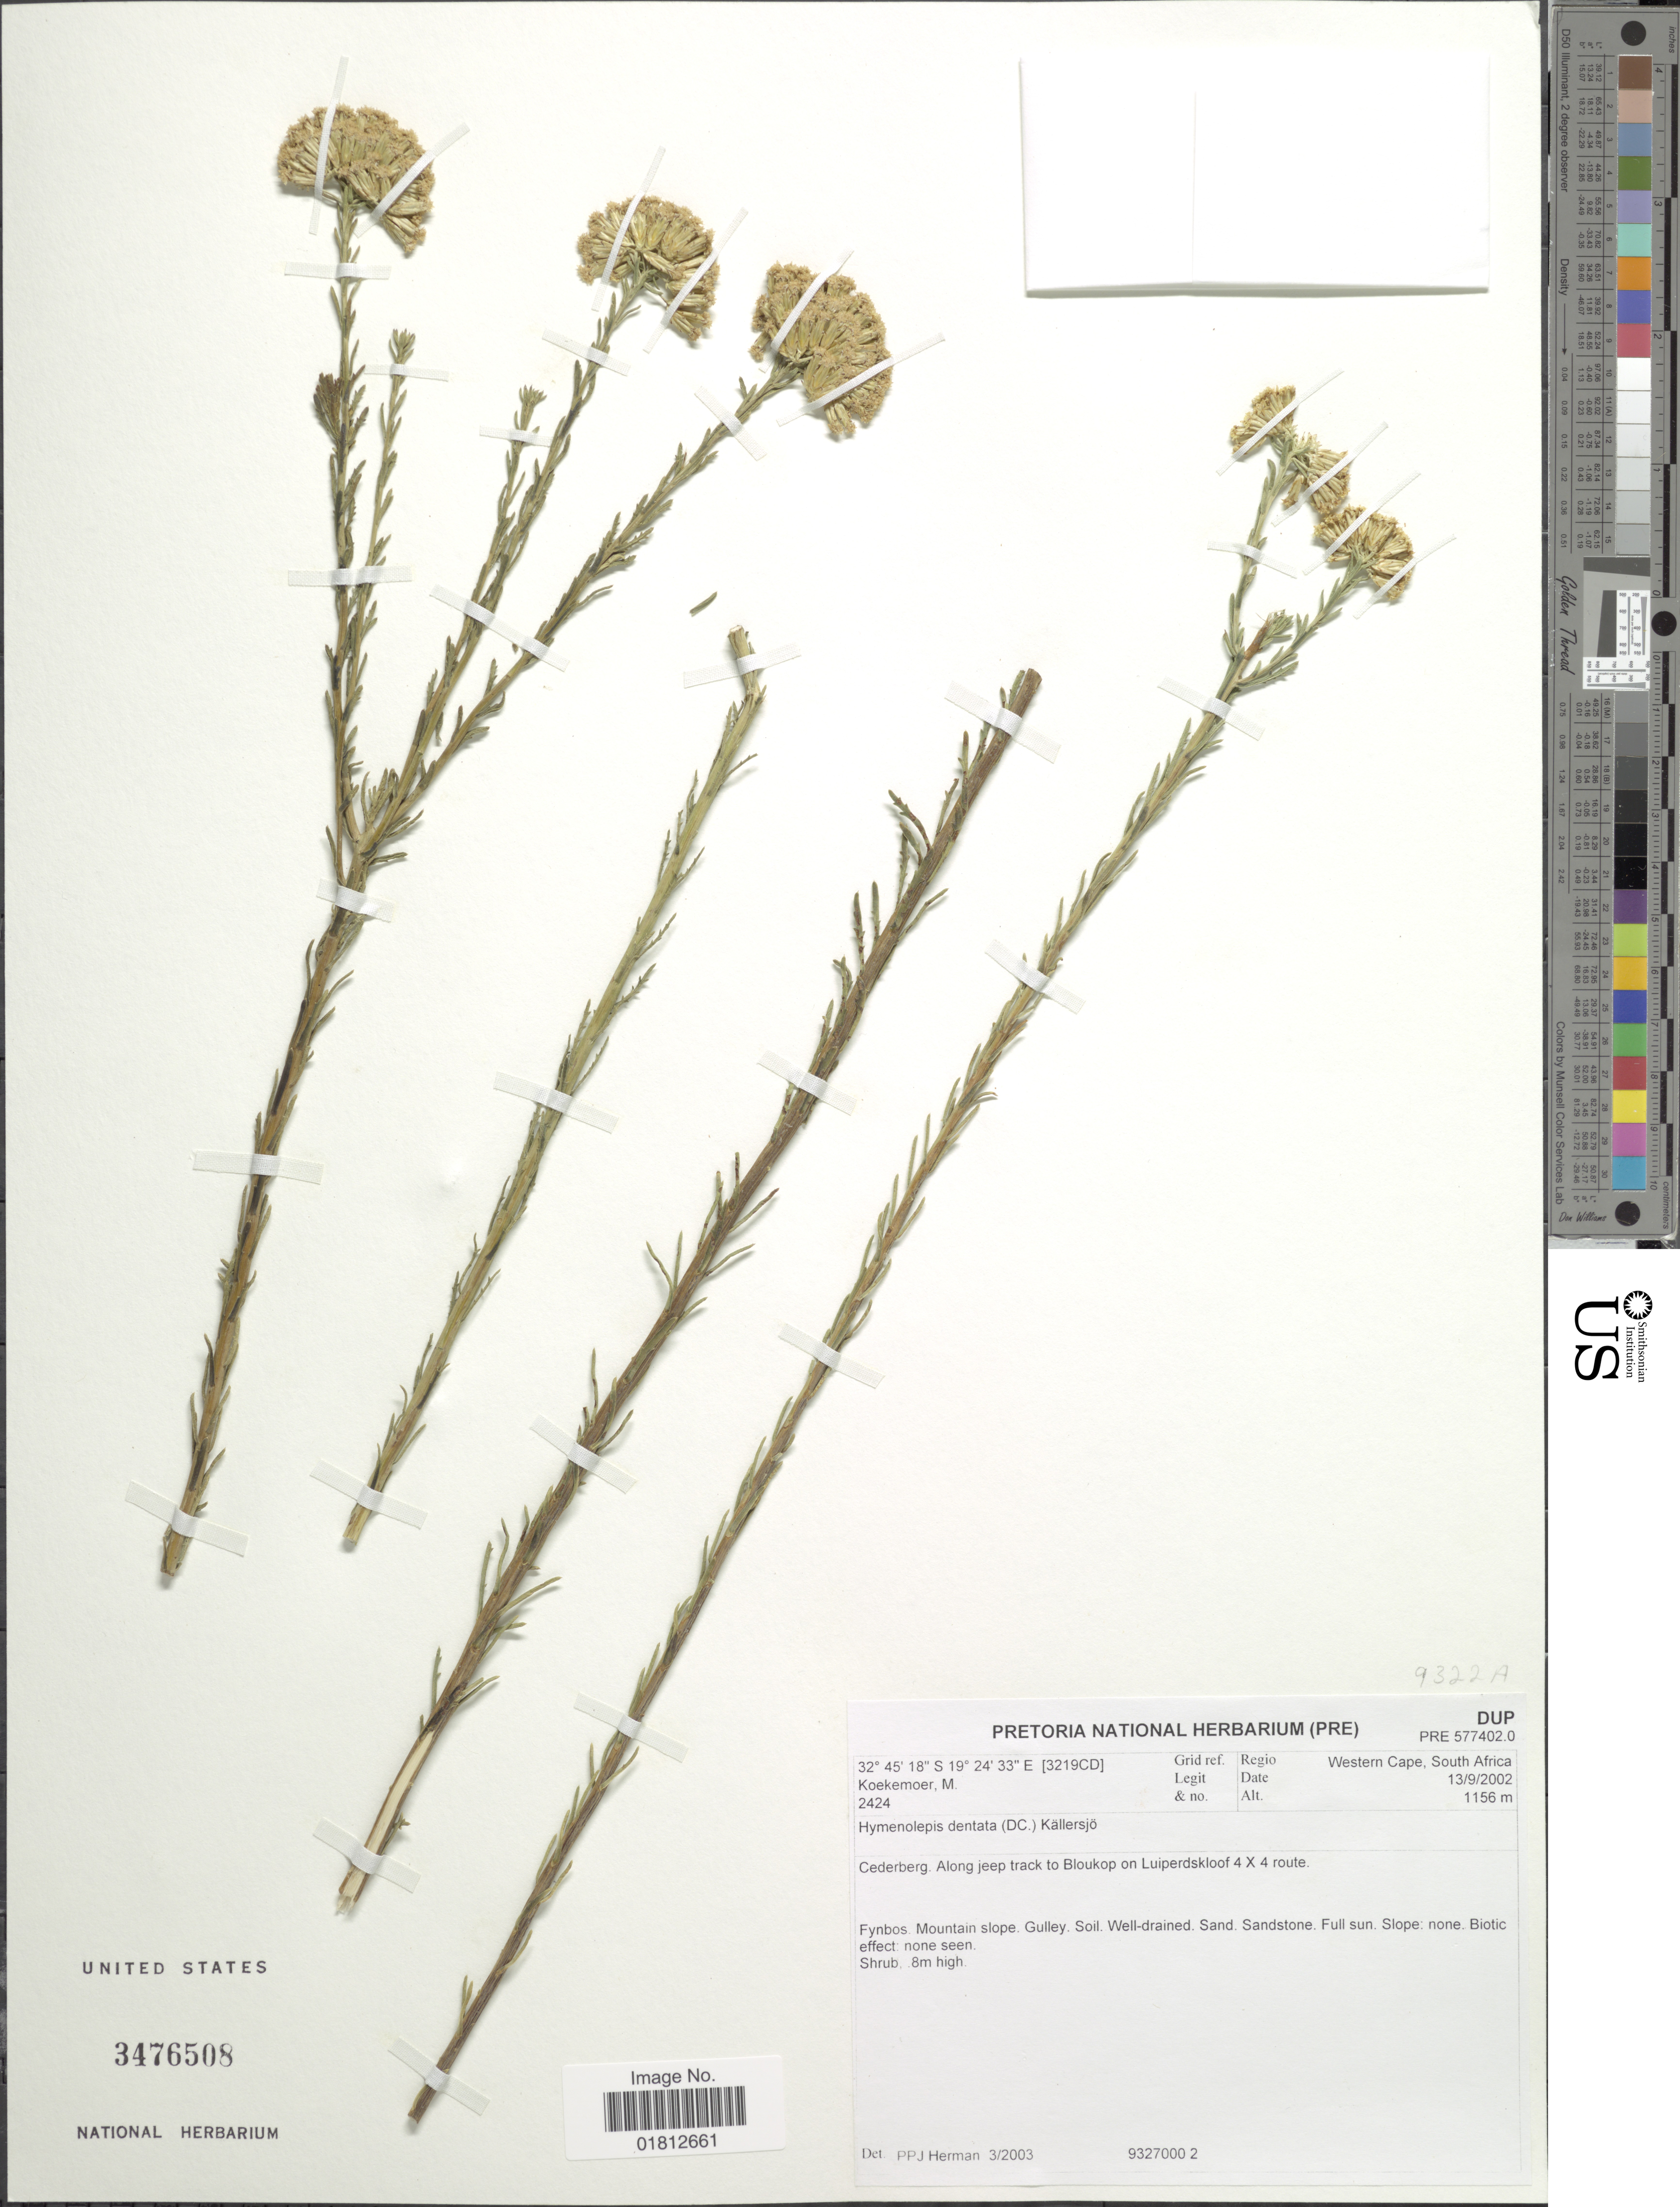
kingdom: Plantae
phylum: Tracheophyta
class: Magnoliopsida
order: Asterales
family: Asteraceae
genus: Hymenolepis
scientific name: Hymenolepis dentata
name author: (DC.) Källersjö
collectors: M. Koekemoer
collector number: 2424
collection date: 2002-09-13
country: South Africa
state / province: Western Cape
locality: Caderberg, along jeep track to Bloukop on Luiperdskloof 4 [Foreign script] 4 route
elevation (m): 1156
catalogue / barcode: US 3476508